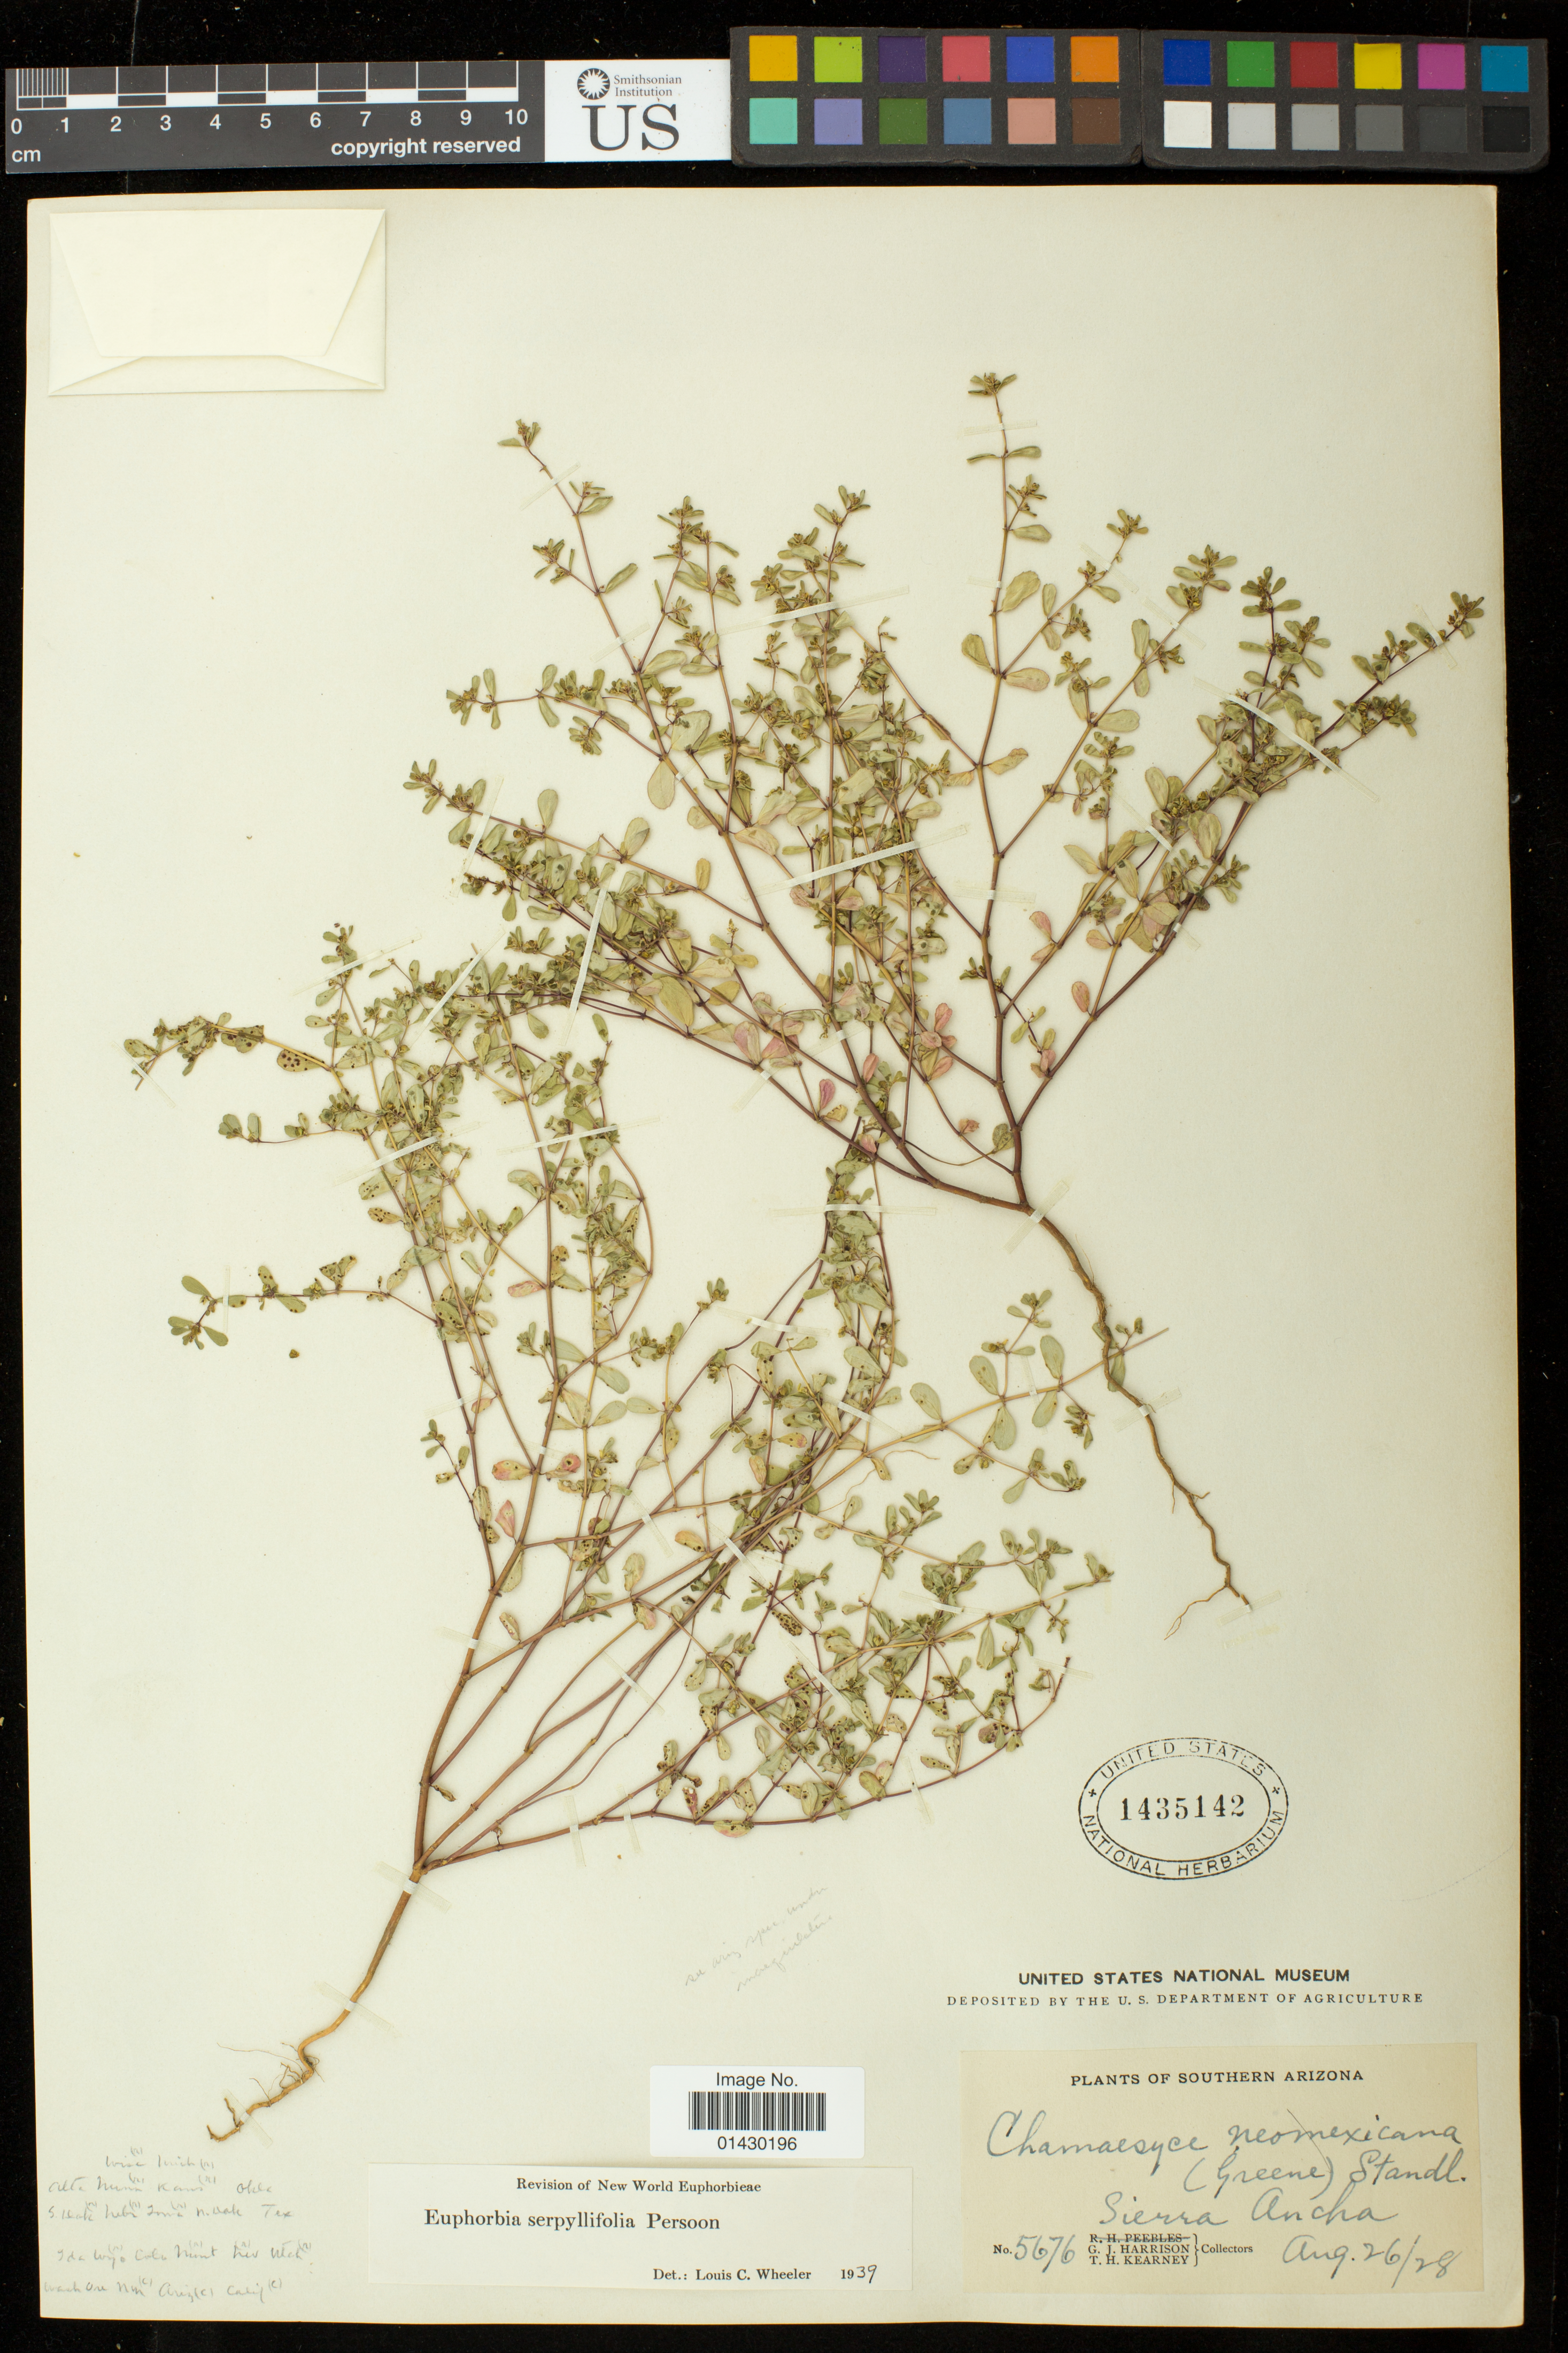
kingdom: Plantae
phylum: Tracheophyta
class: Magnoliopsida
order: Malpighiales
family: Euphorbiaceae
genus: Euphorbia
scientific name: Euphorbia serpillifolia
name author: Pers.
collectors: G. J. Harrison & T. H. Kearney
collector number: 5676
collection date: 1928-08-26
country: United States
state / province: Arizona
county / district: Gila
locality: Sierra Ancha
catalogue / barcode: US 1435142